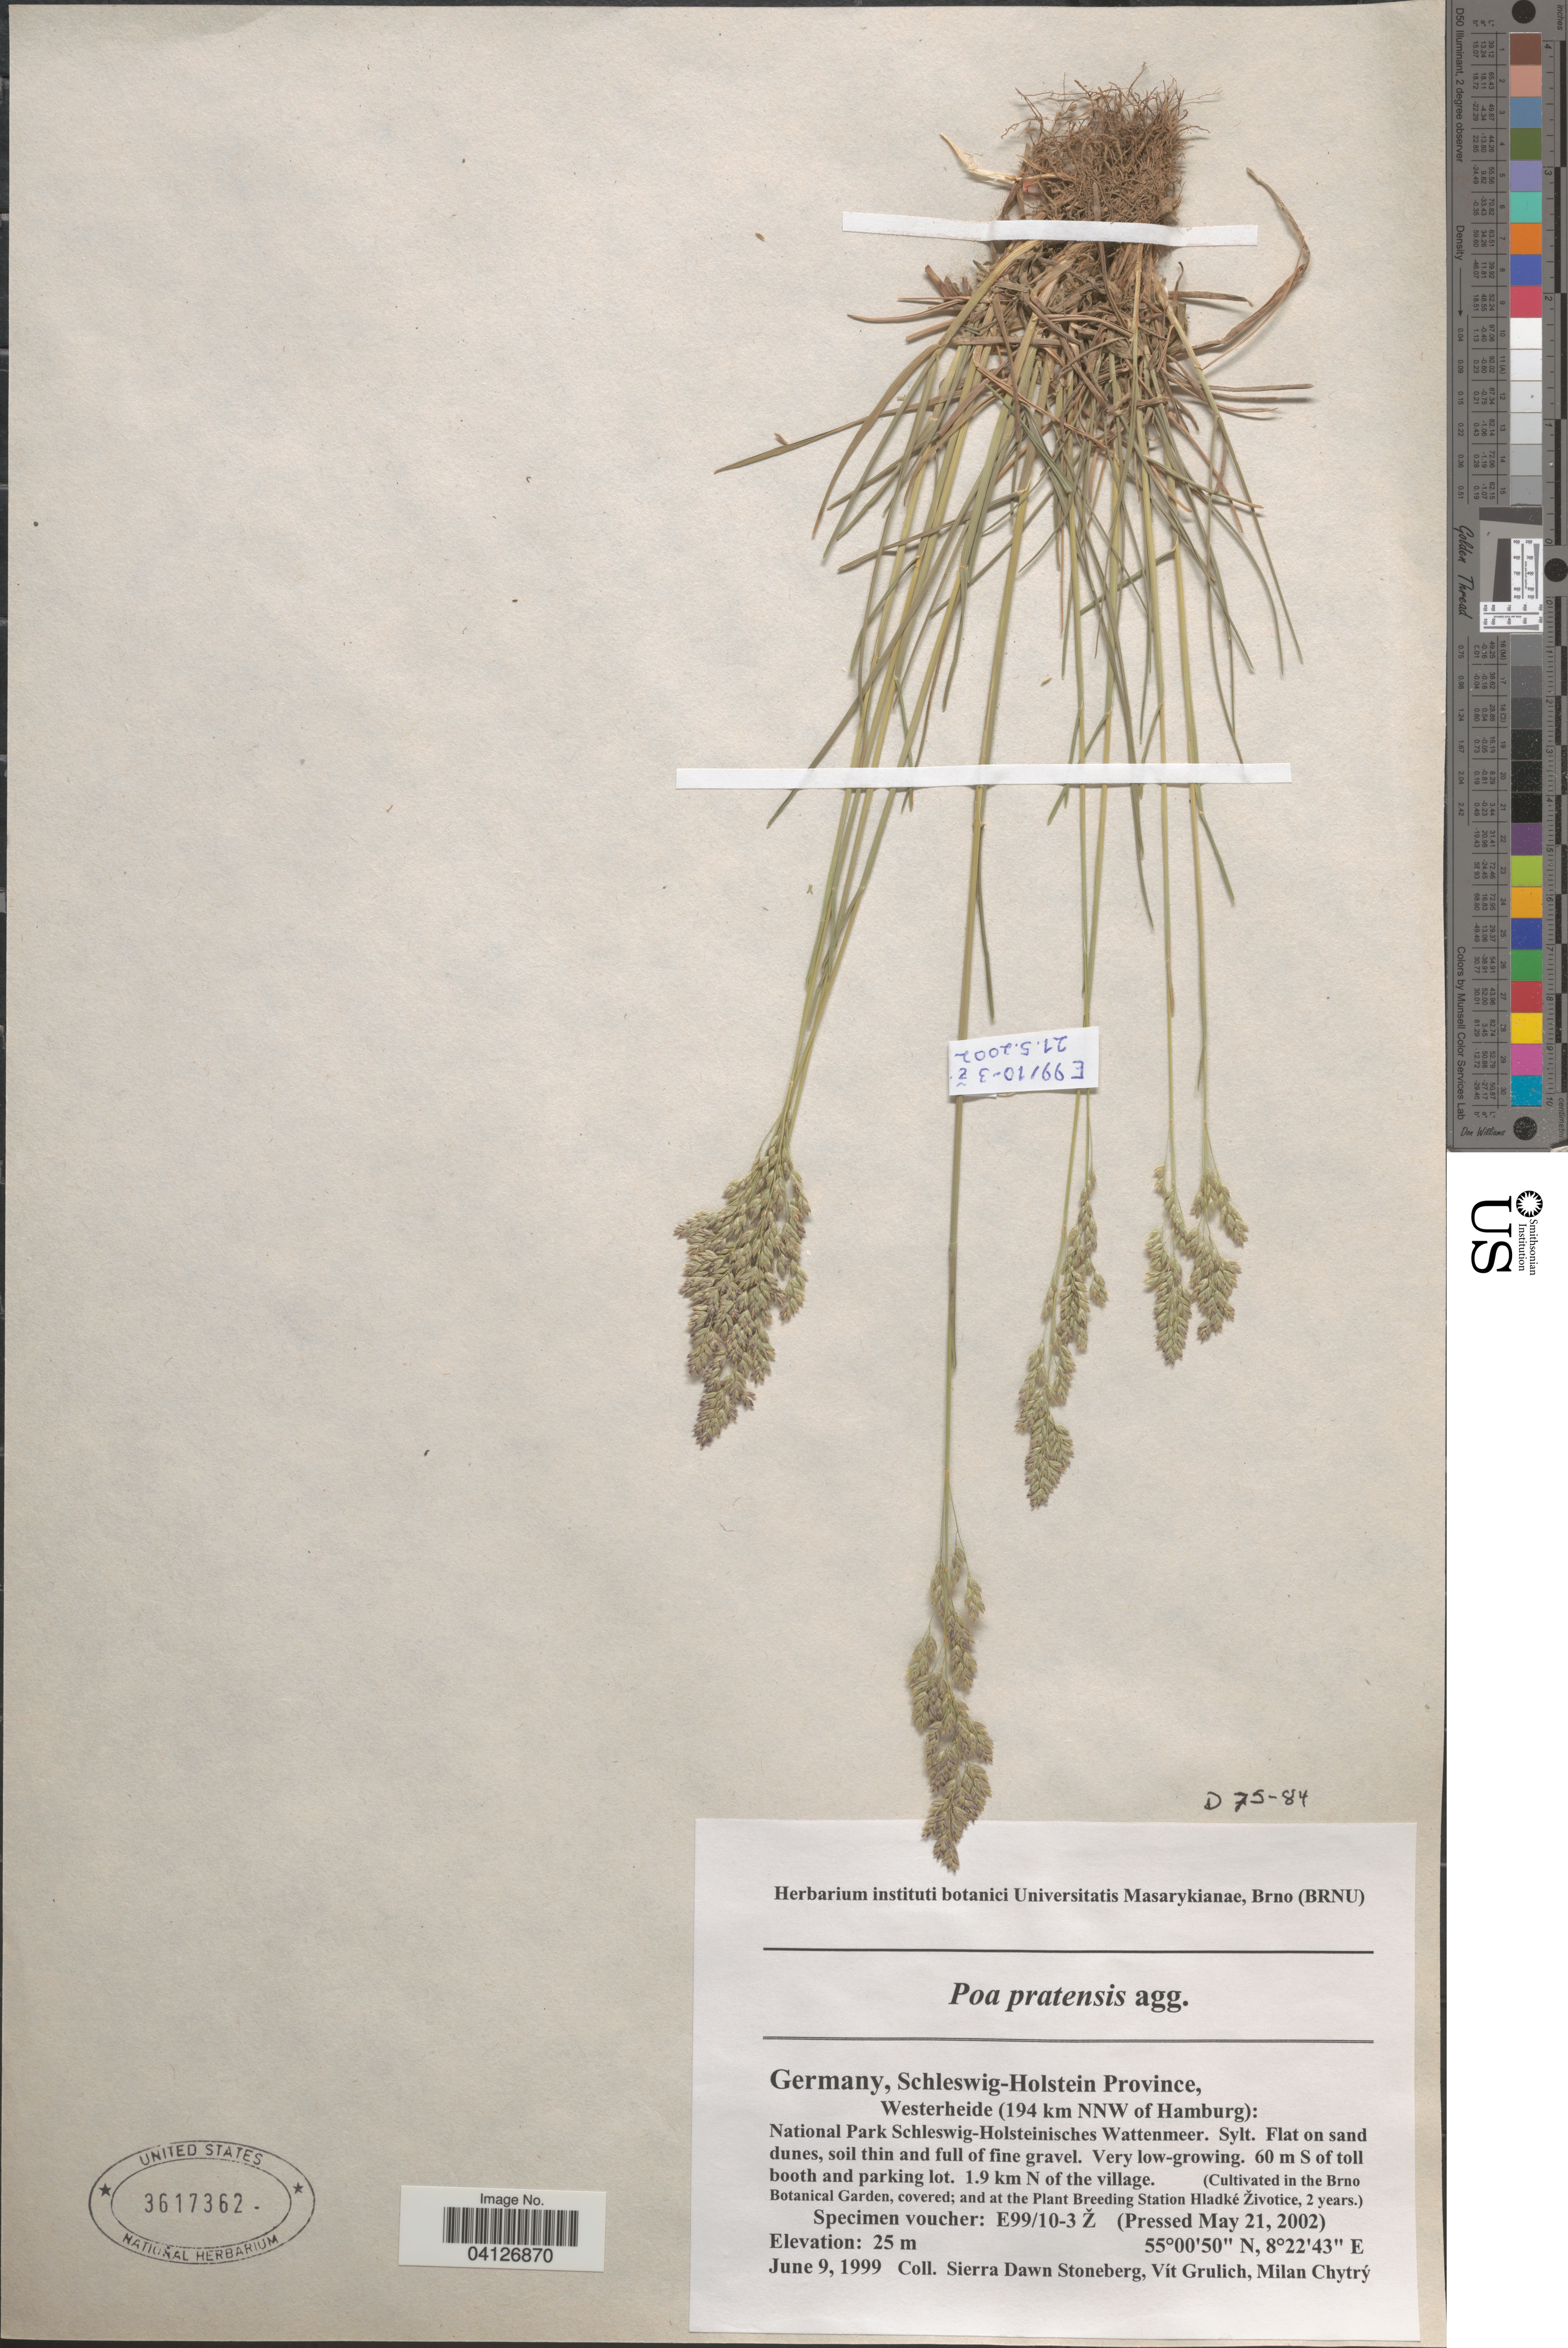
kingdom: Plantae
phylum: Tracheophyta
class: Liliopsida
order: Poales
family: Poaceae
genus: Poa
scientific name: Poa pratensis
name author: L.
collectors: Ex herb. instituti botanici Universitatis Masarykianae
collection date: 2002-05-21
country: Czechia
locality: In the Brno Botanical Garden, covered; and at the Plant Breeding Station Hladké Životice, 2 years.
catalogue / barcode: US 3617362